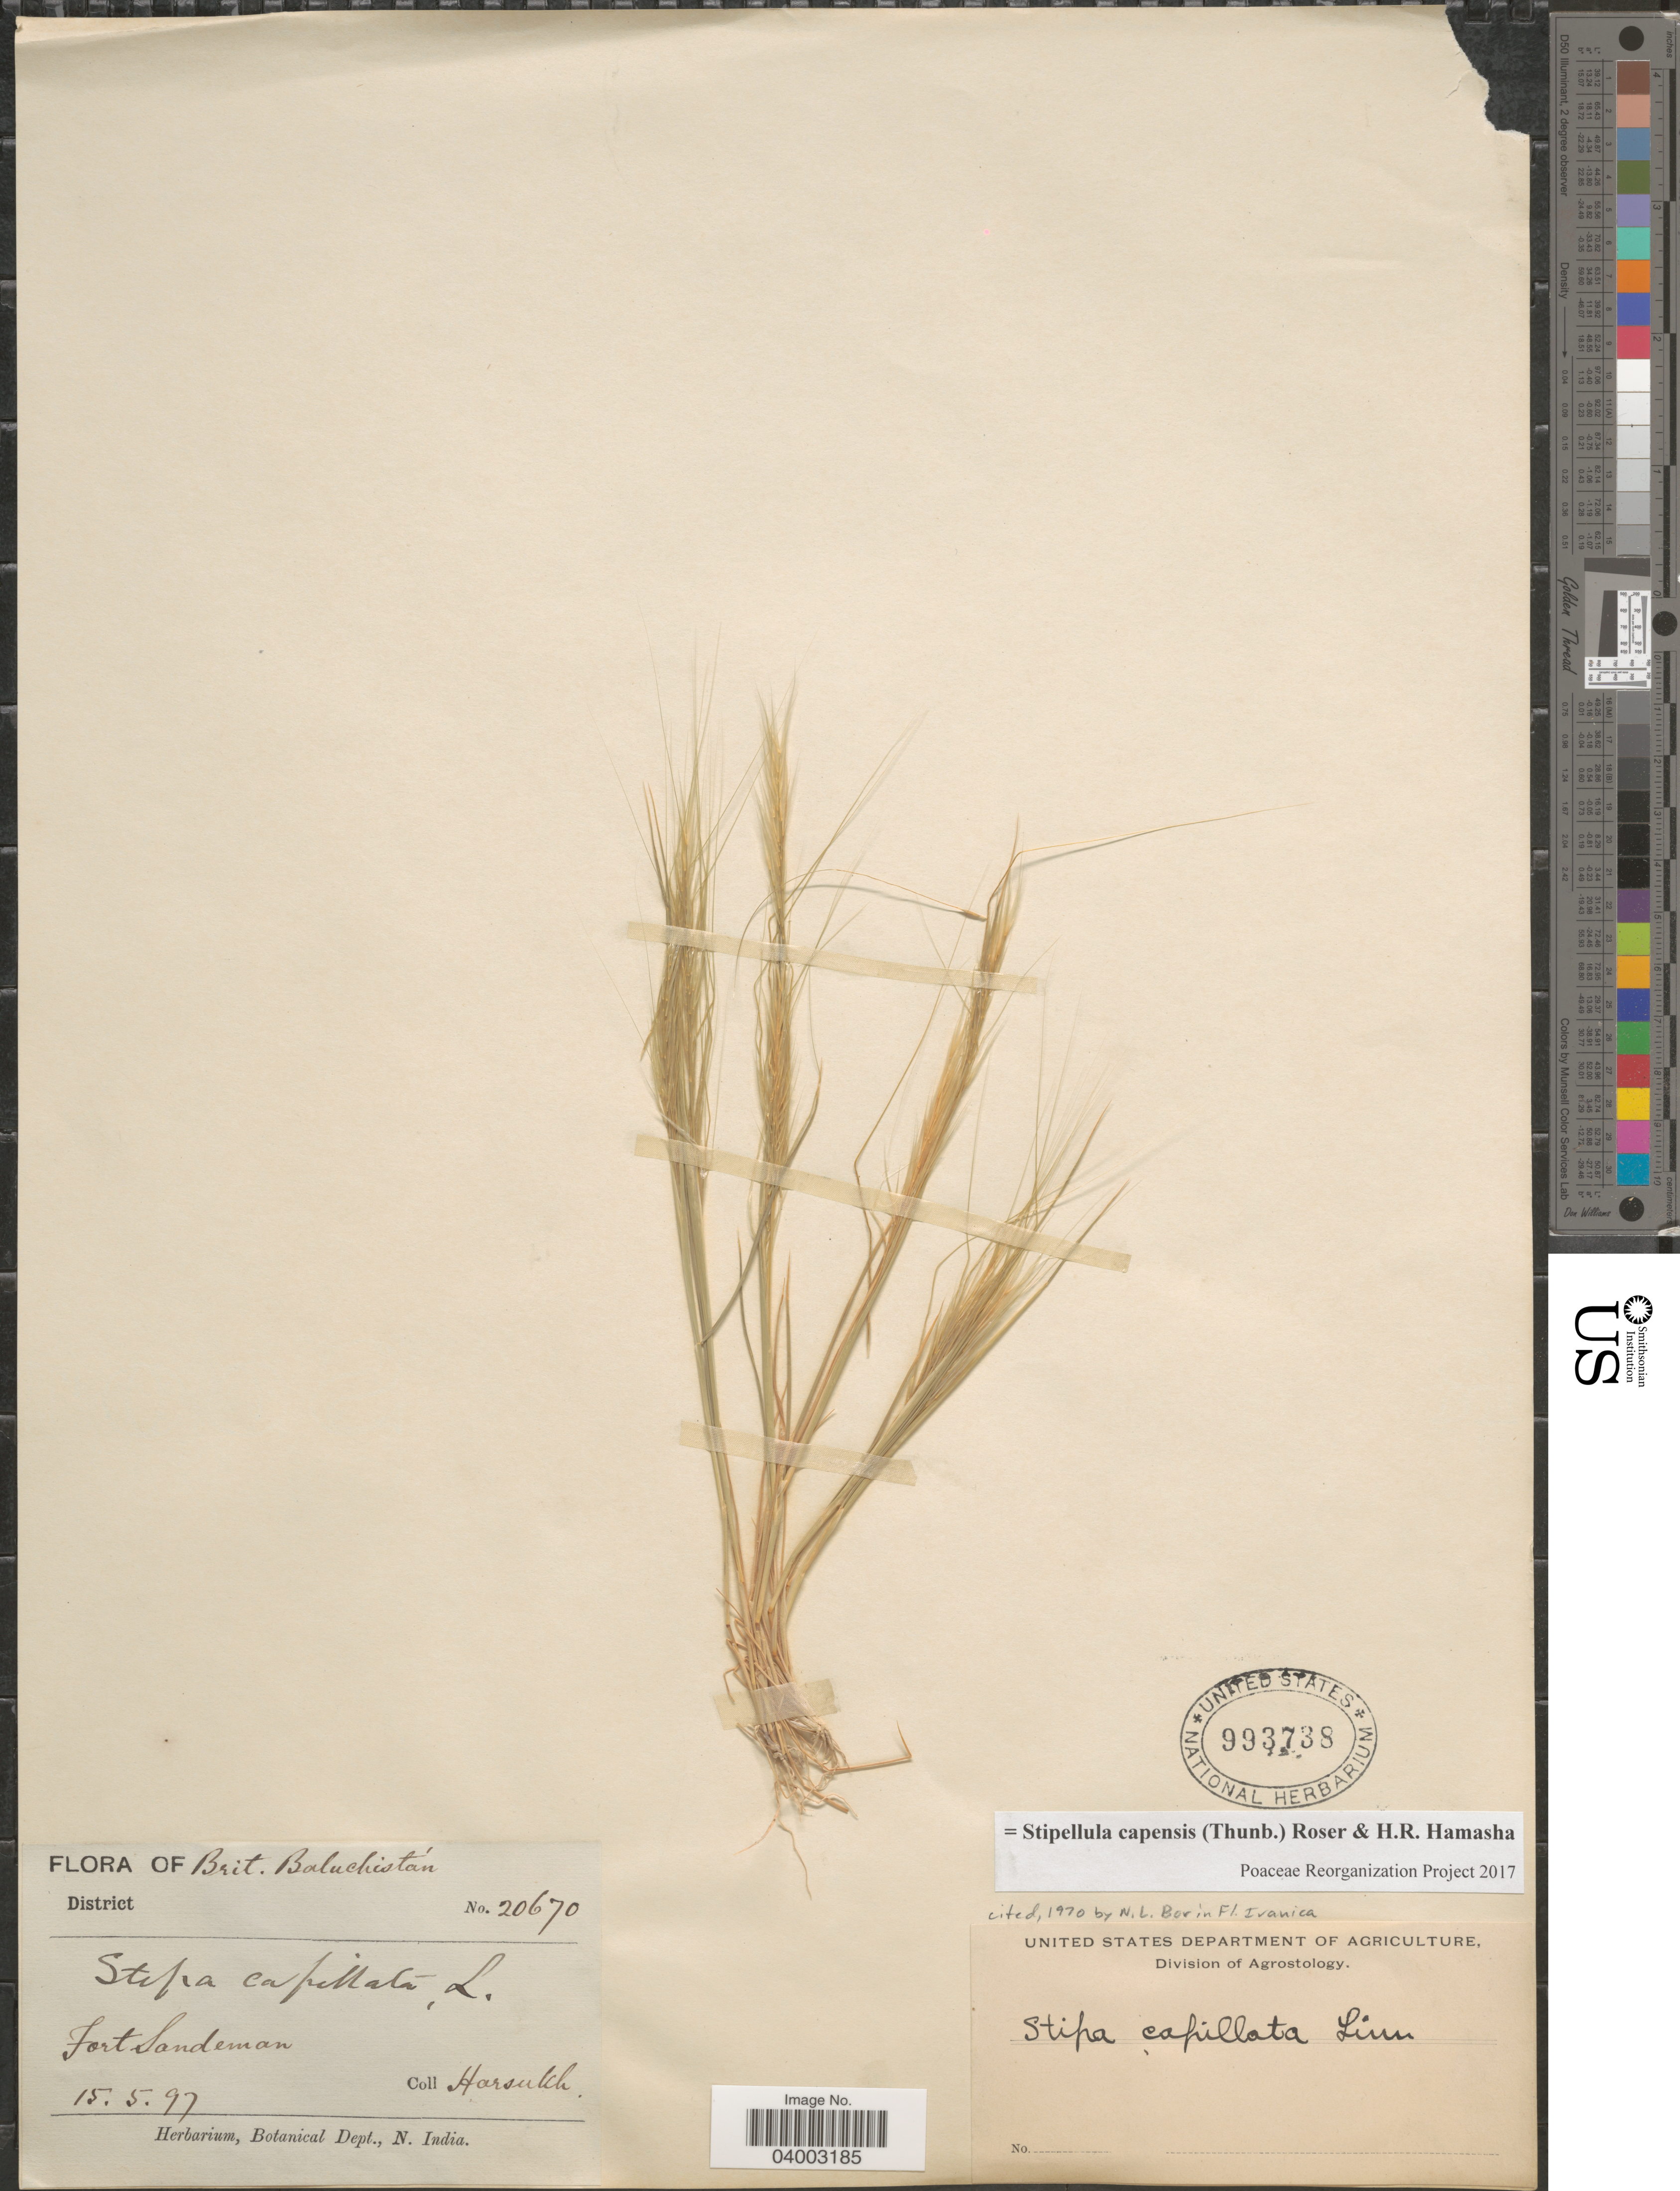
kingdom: Plantae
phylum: Tracheophyta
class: Liliopsida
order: Poales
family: Poaceae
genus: Stipellula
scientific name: Stipellula capensis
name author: (Thunb.) Röser & H. R. Hamasha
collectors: -. Harsukh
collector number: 20670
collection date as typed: Transcribed d/m/y: 15/5/97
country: Pakistan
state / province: Balochistan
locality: Brit. Baluchistan. Fort Sandeman.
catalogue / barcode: US 993738